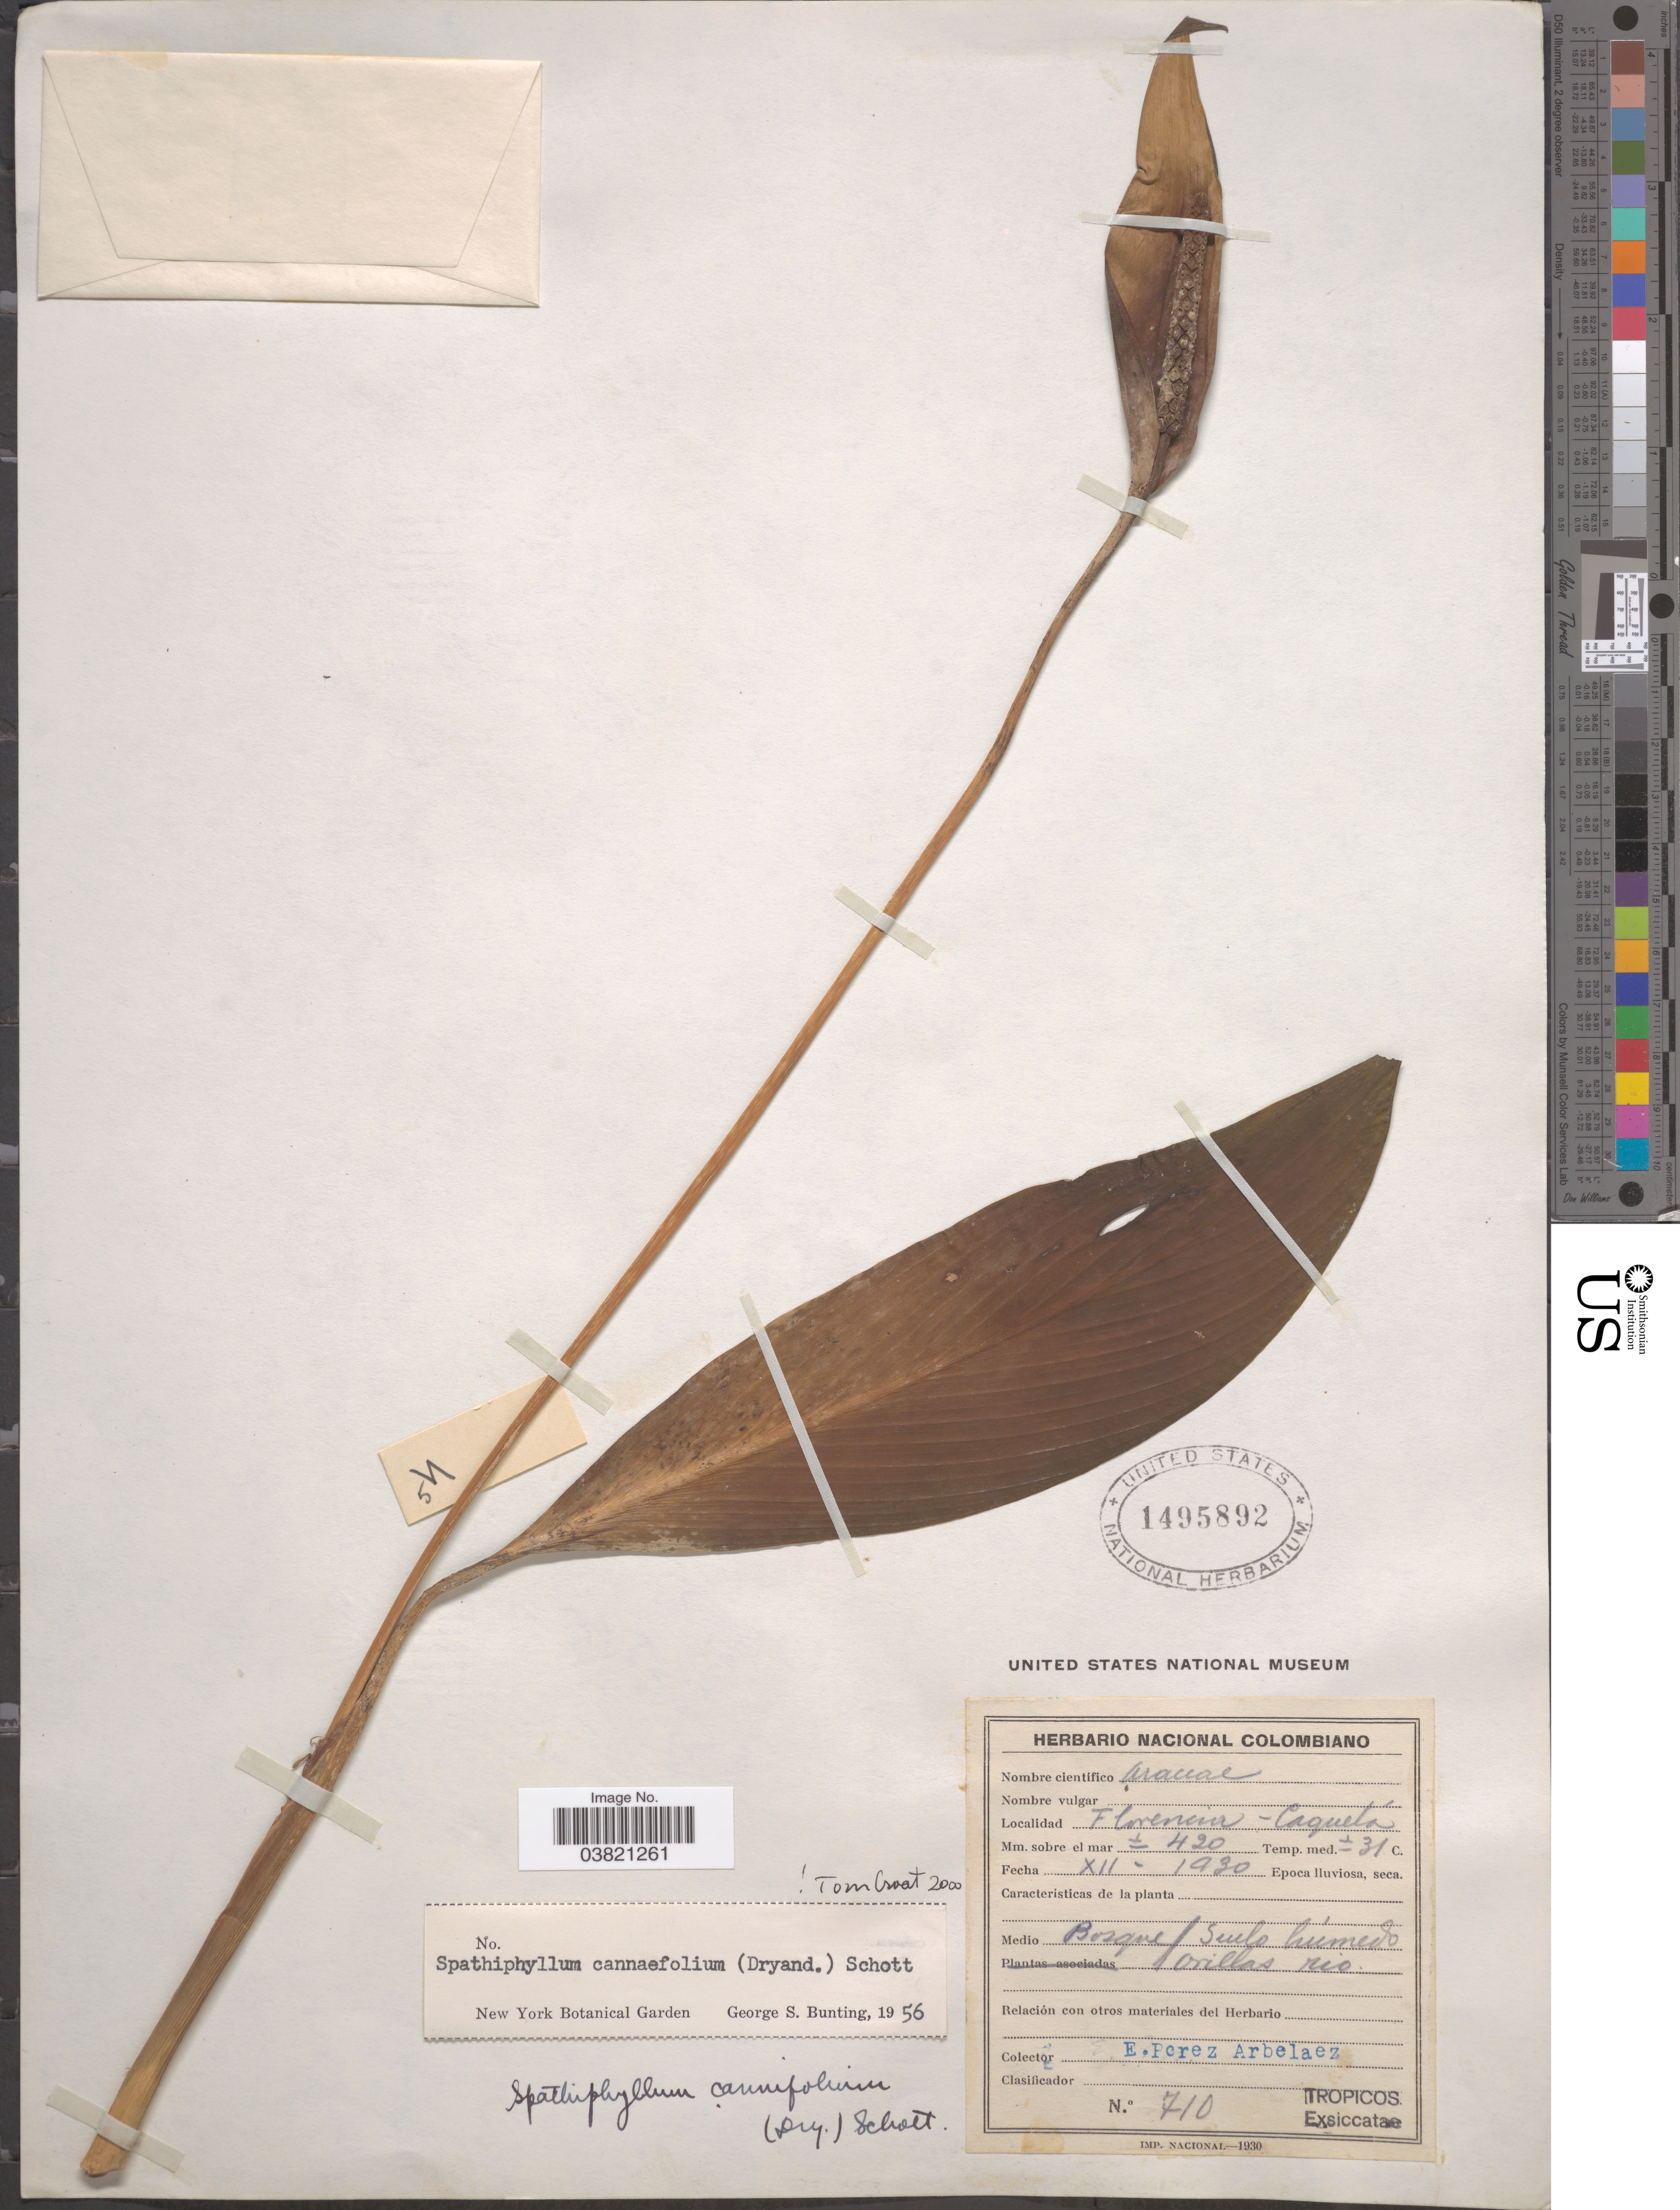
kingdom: Plantae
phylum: Tracheophyta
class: Liliopsida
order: Alismatales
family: Araceae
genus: Spathiphyllum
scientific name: Spathiphyllum cannifolium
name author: (Dryand. ex Sims) Schott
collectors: E. Pérez Arbeláez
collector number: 710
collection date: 1930-12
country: Colombia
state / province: Caquetá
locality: Florencia.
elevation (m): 420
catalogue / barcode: US 1495892